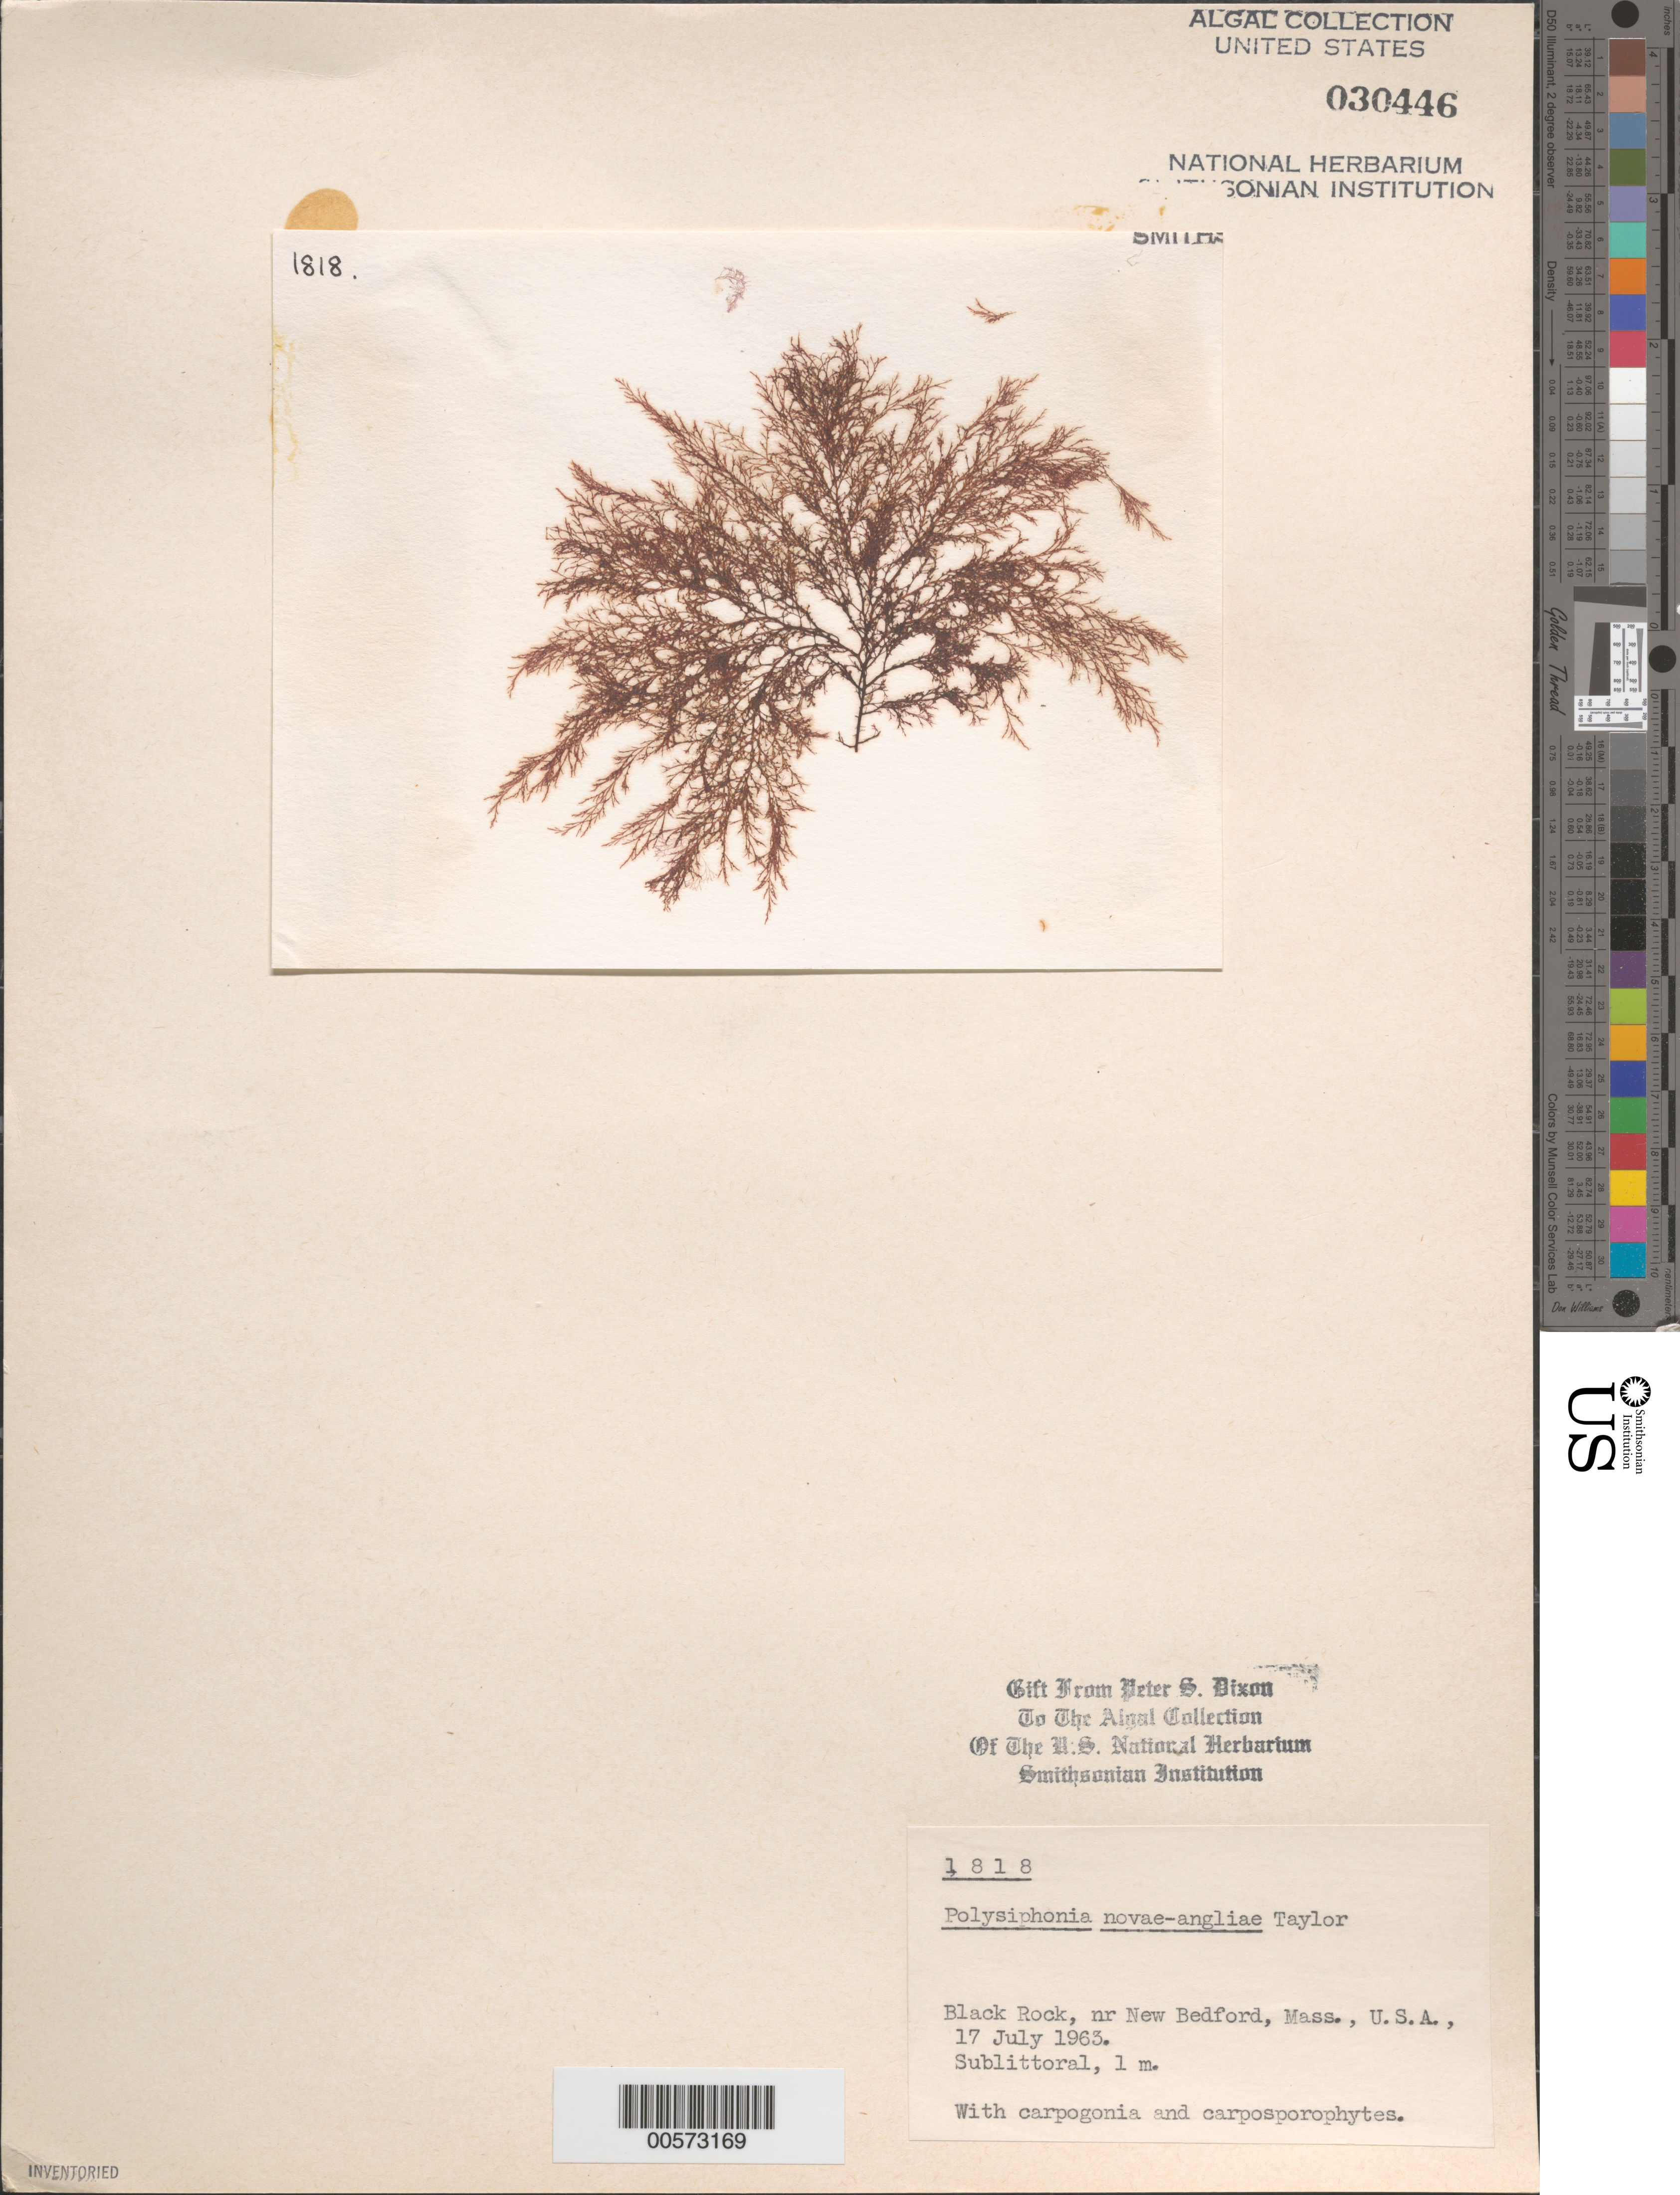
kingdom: Plantae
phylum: Rhodophyta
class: Florideophyceae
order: Ceramiales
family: Rhodomelaceae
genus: Melanothamnus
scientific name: Melanothamnus harveyi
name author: (Bailey) Diaz-Tapia & C.A. Maggs in Diaz-Tapia et al.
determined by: Algae name updating Project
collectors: P. S. Dixon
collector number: PSD 1818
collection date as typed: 17 Jul 1963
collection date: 1963-07-17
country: United States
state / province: Massachusetts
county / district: Bristol County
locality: Black Rock, near New Bedford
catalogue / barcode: US 30446